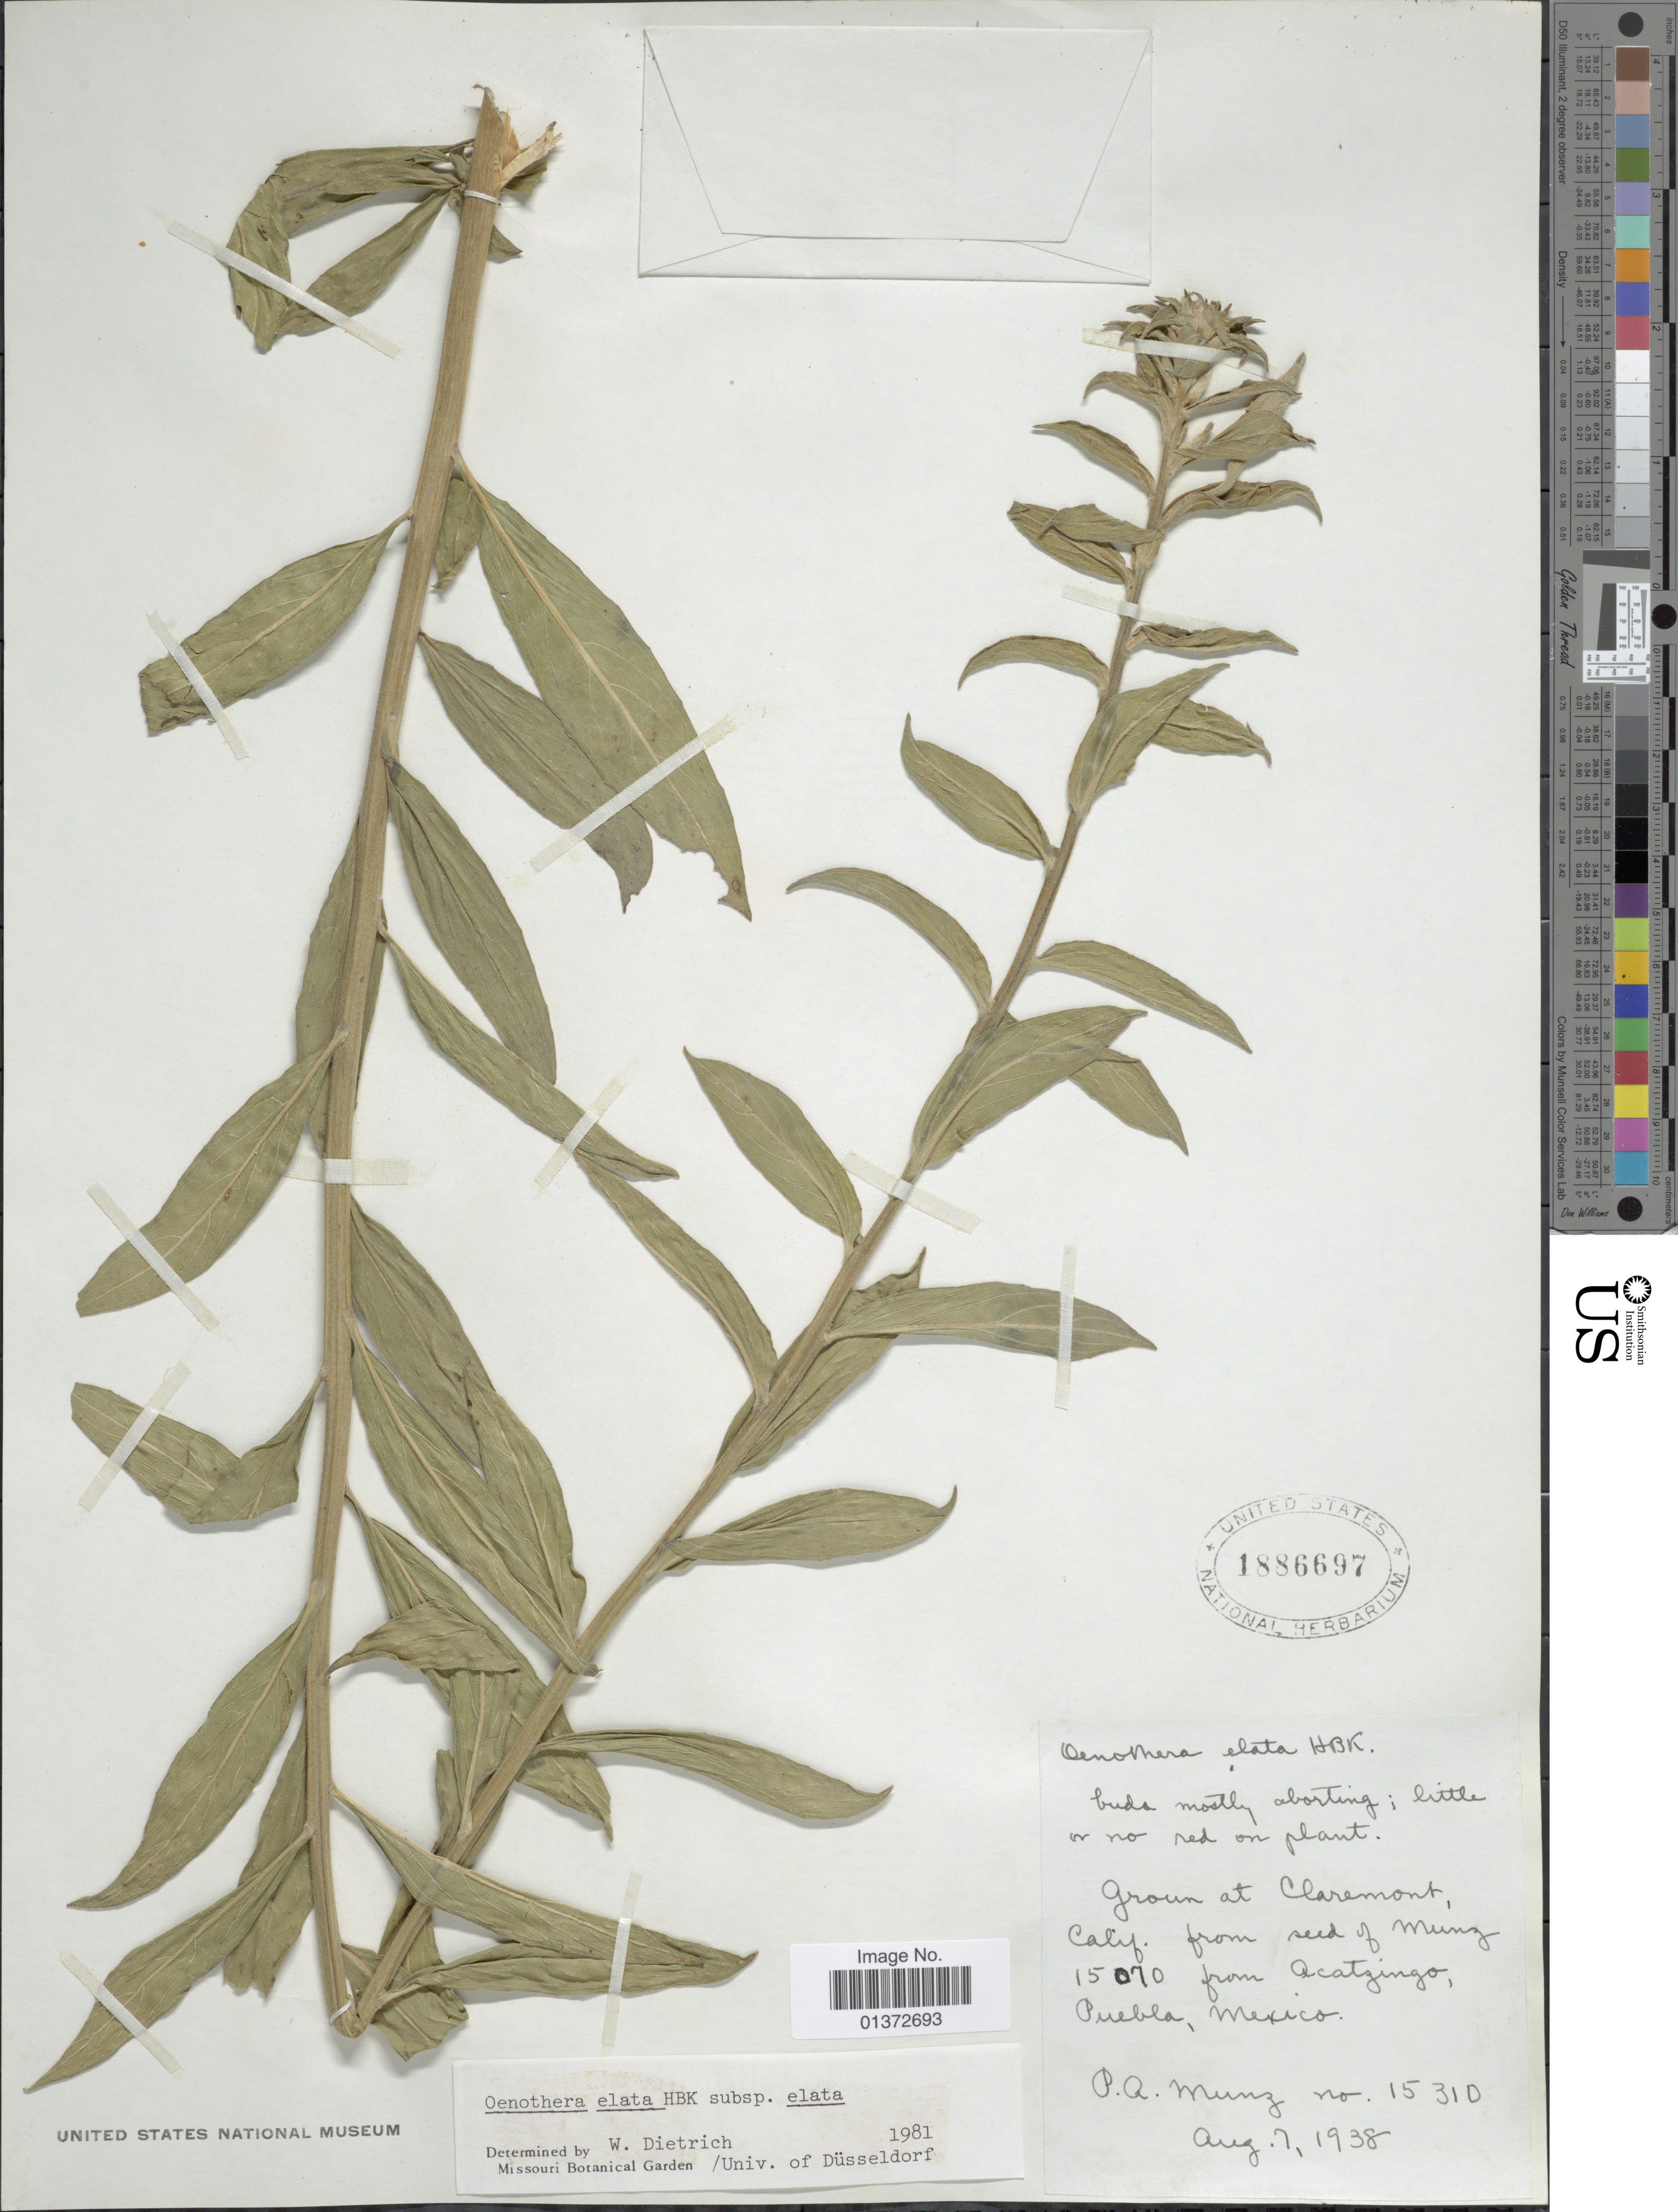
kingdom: Plantae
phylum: Tracheophyta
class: Magnoliopsida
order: Myrtales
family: Onagraceae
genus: Oenothera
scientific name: Oenothera elata subsp. elata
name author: Kunth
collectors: P. A. Munz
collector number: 15310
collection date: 1938-08-07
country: United States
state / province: California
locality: Claremont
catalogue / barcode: US 1886697